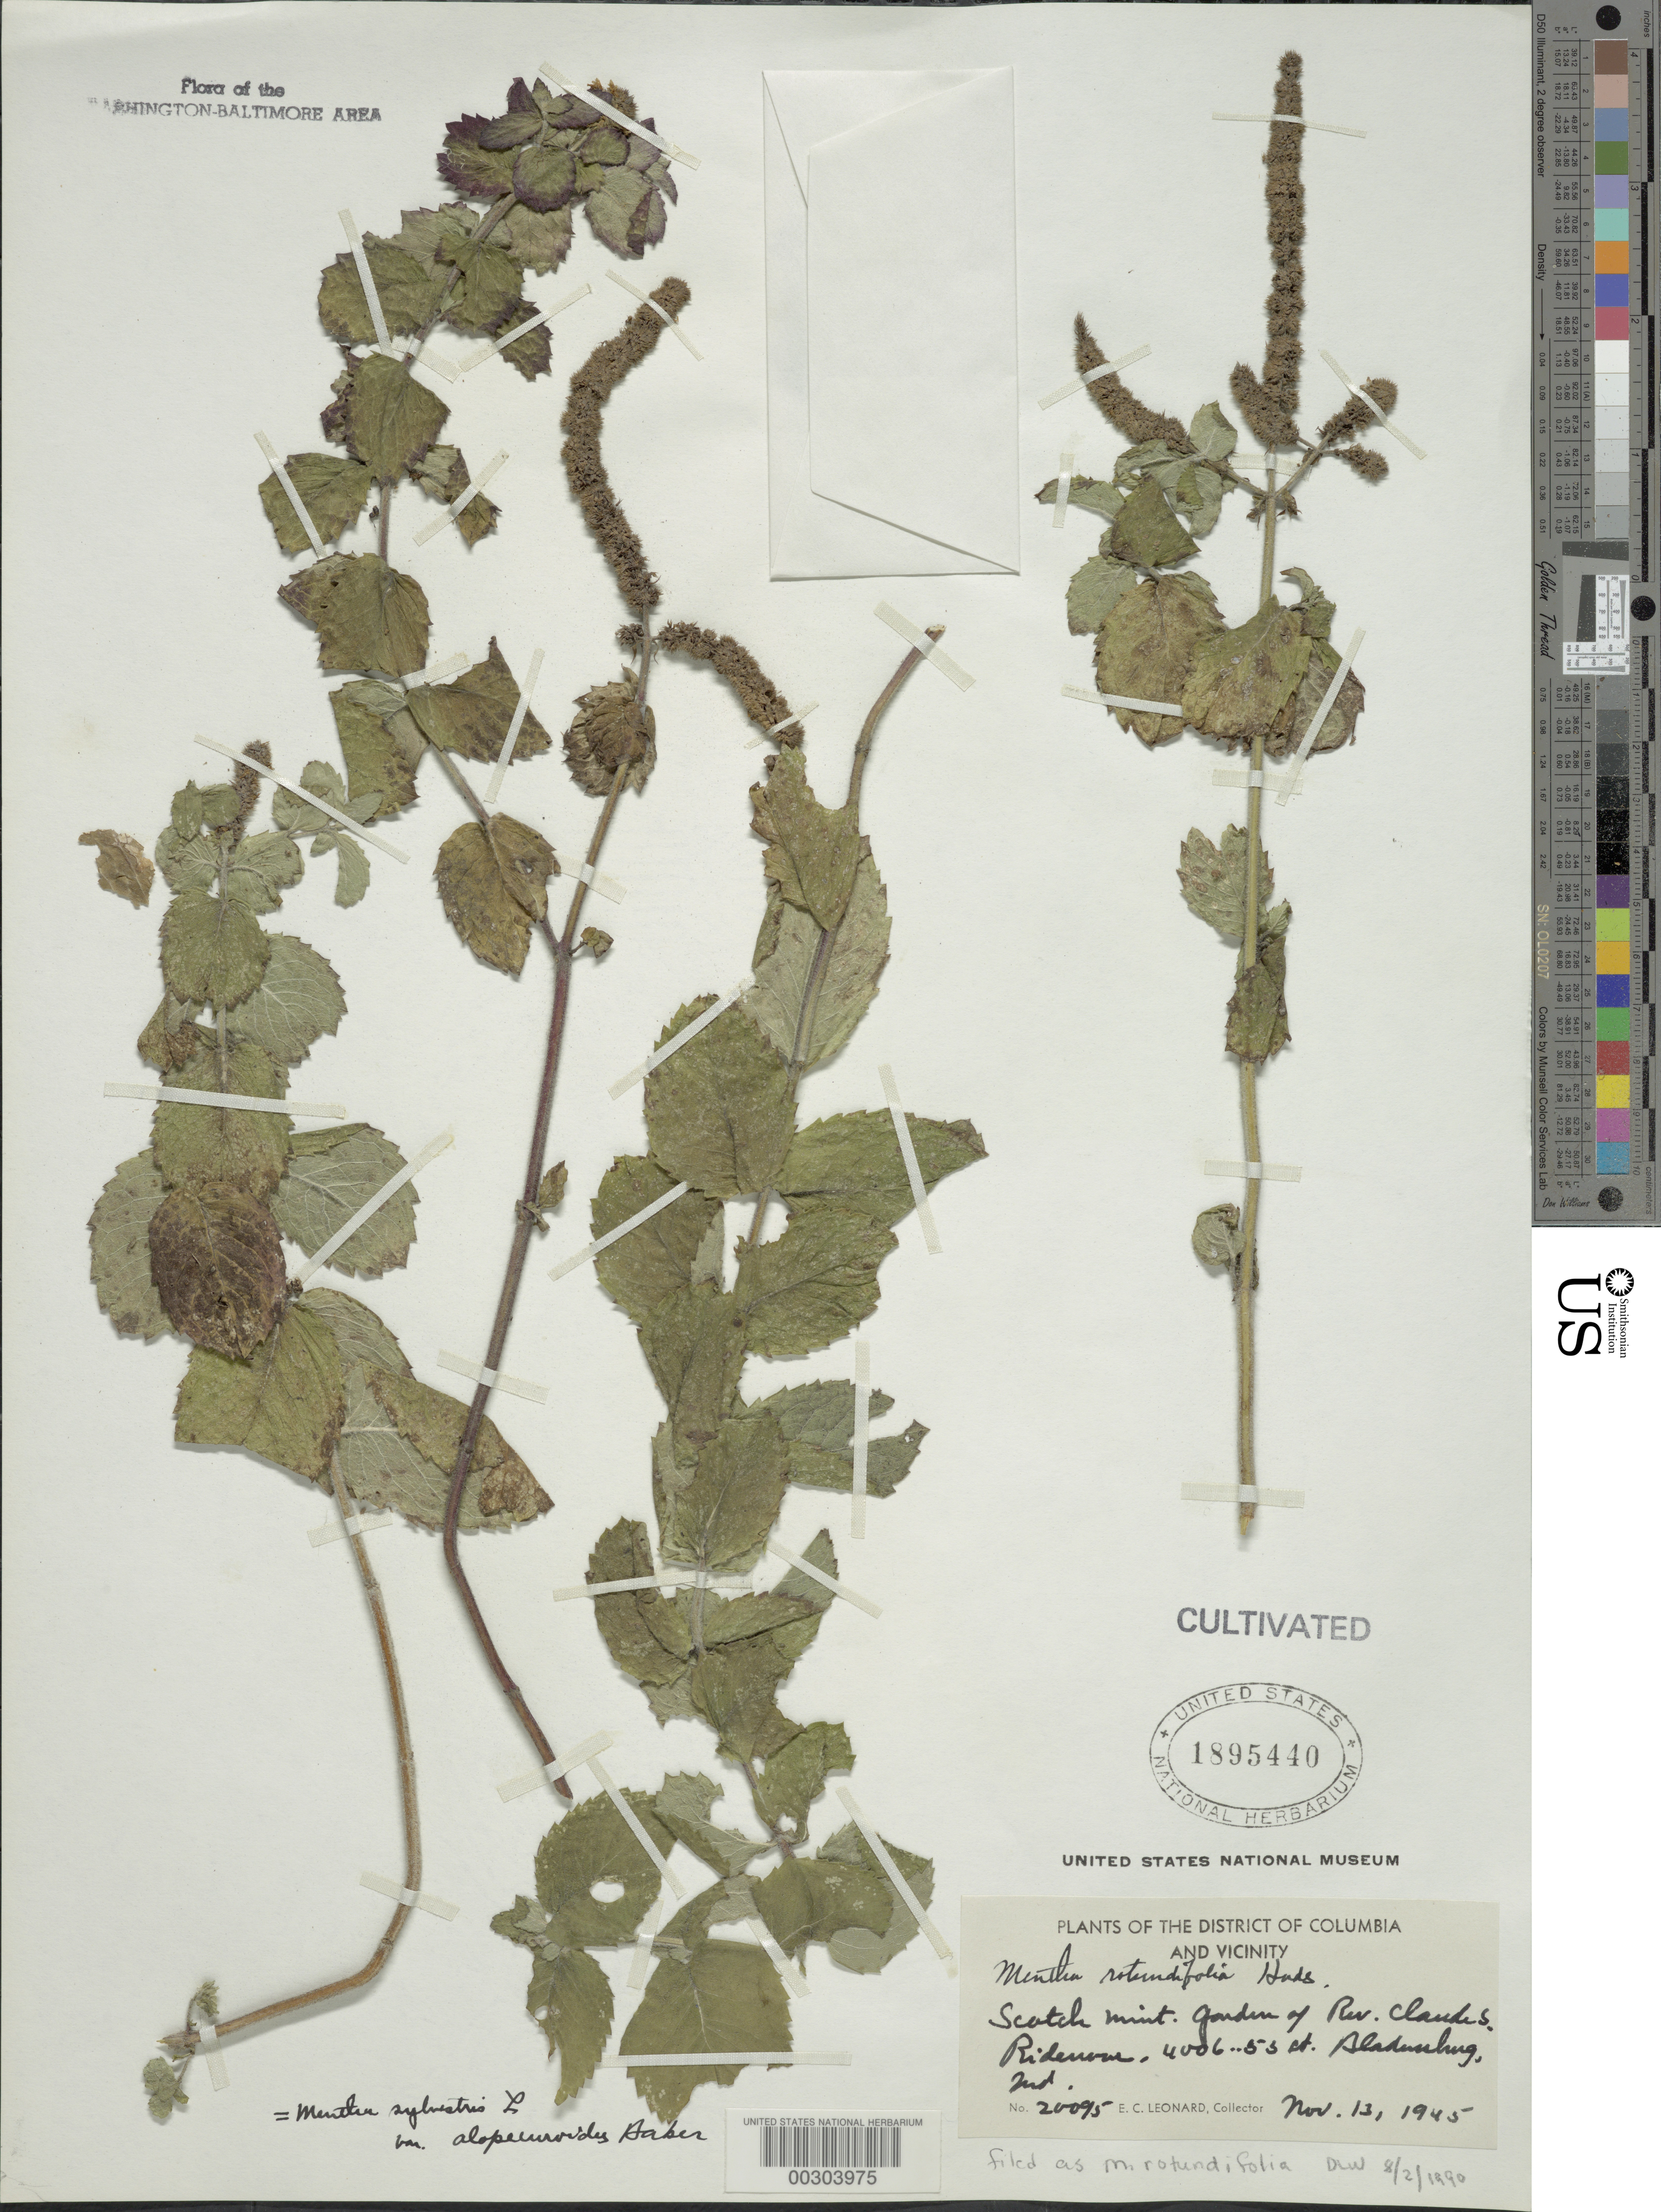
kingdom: Plantae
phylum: Tracheophyta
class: Magnoliopsida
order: Lamiales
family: Lamiaceae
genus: Mentha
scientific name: Mentha rotundifolia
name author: (L.) Huds.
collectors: E. C. Leonard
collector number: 20095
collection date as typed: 13 Nov 1945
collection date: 1945-11-13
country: United States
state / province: Maryland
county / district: Prince George's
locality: Bladensburg, 4006 53 St, C. Ridenowe's Garden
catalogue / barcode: US 1895440